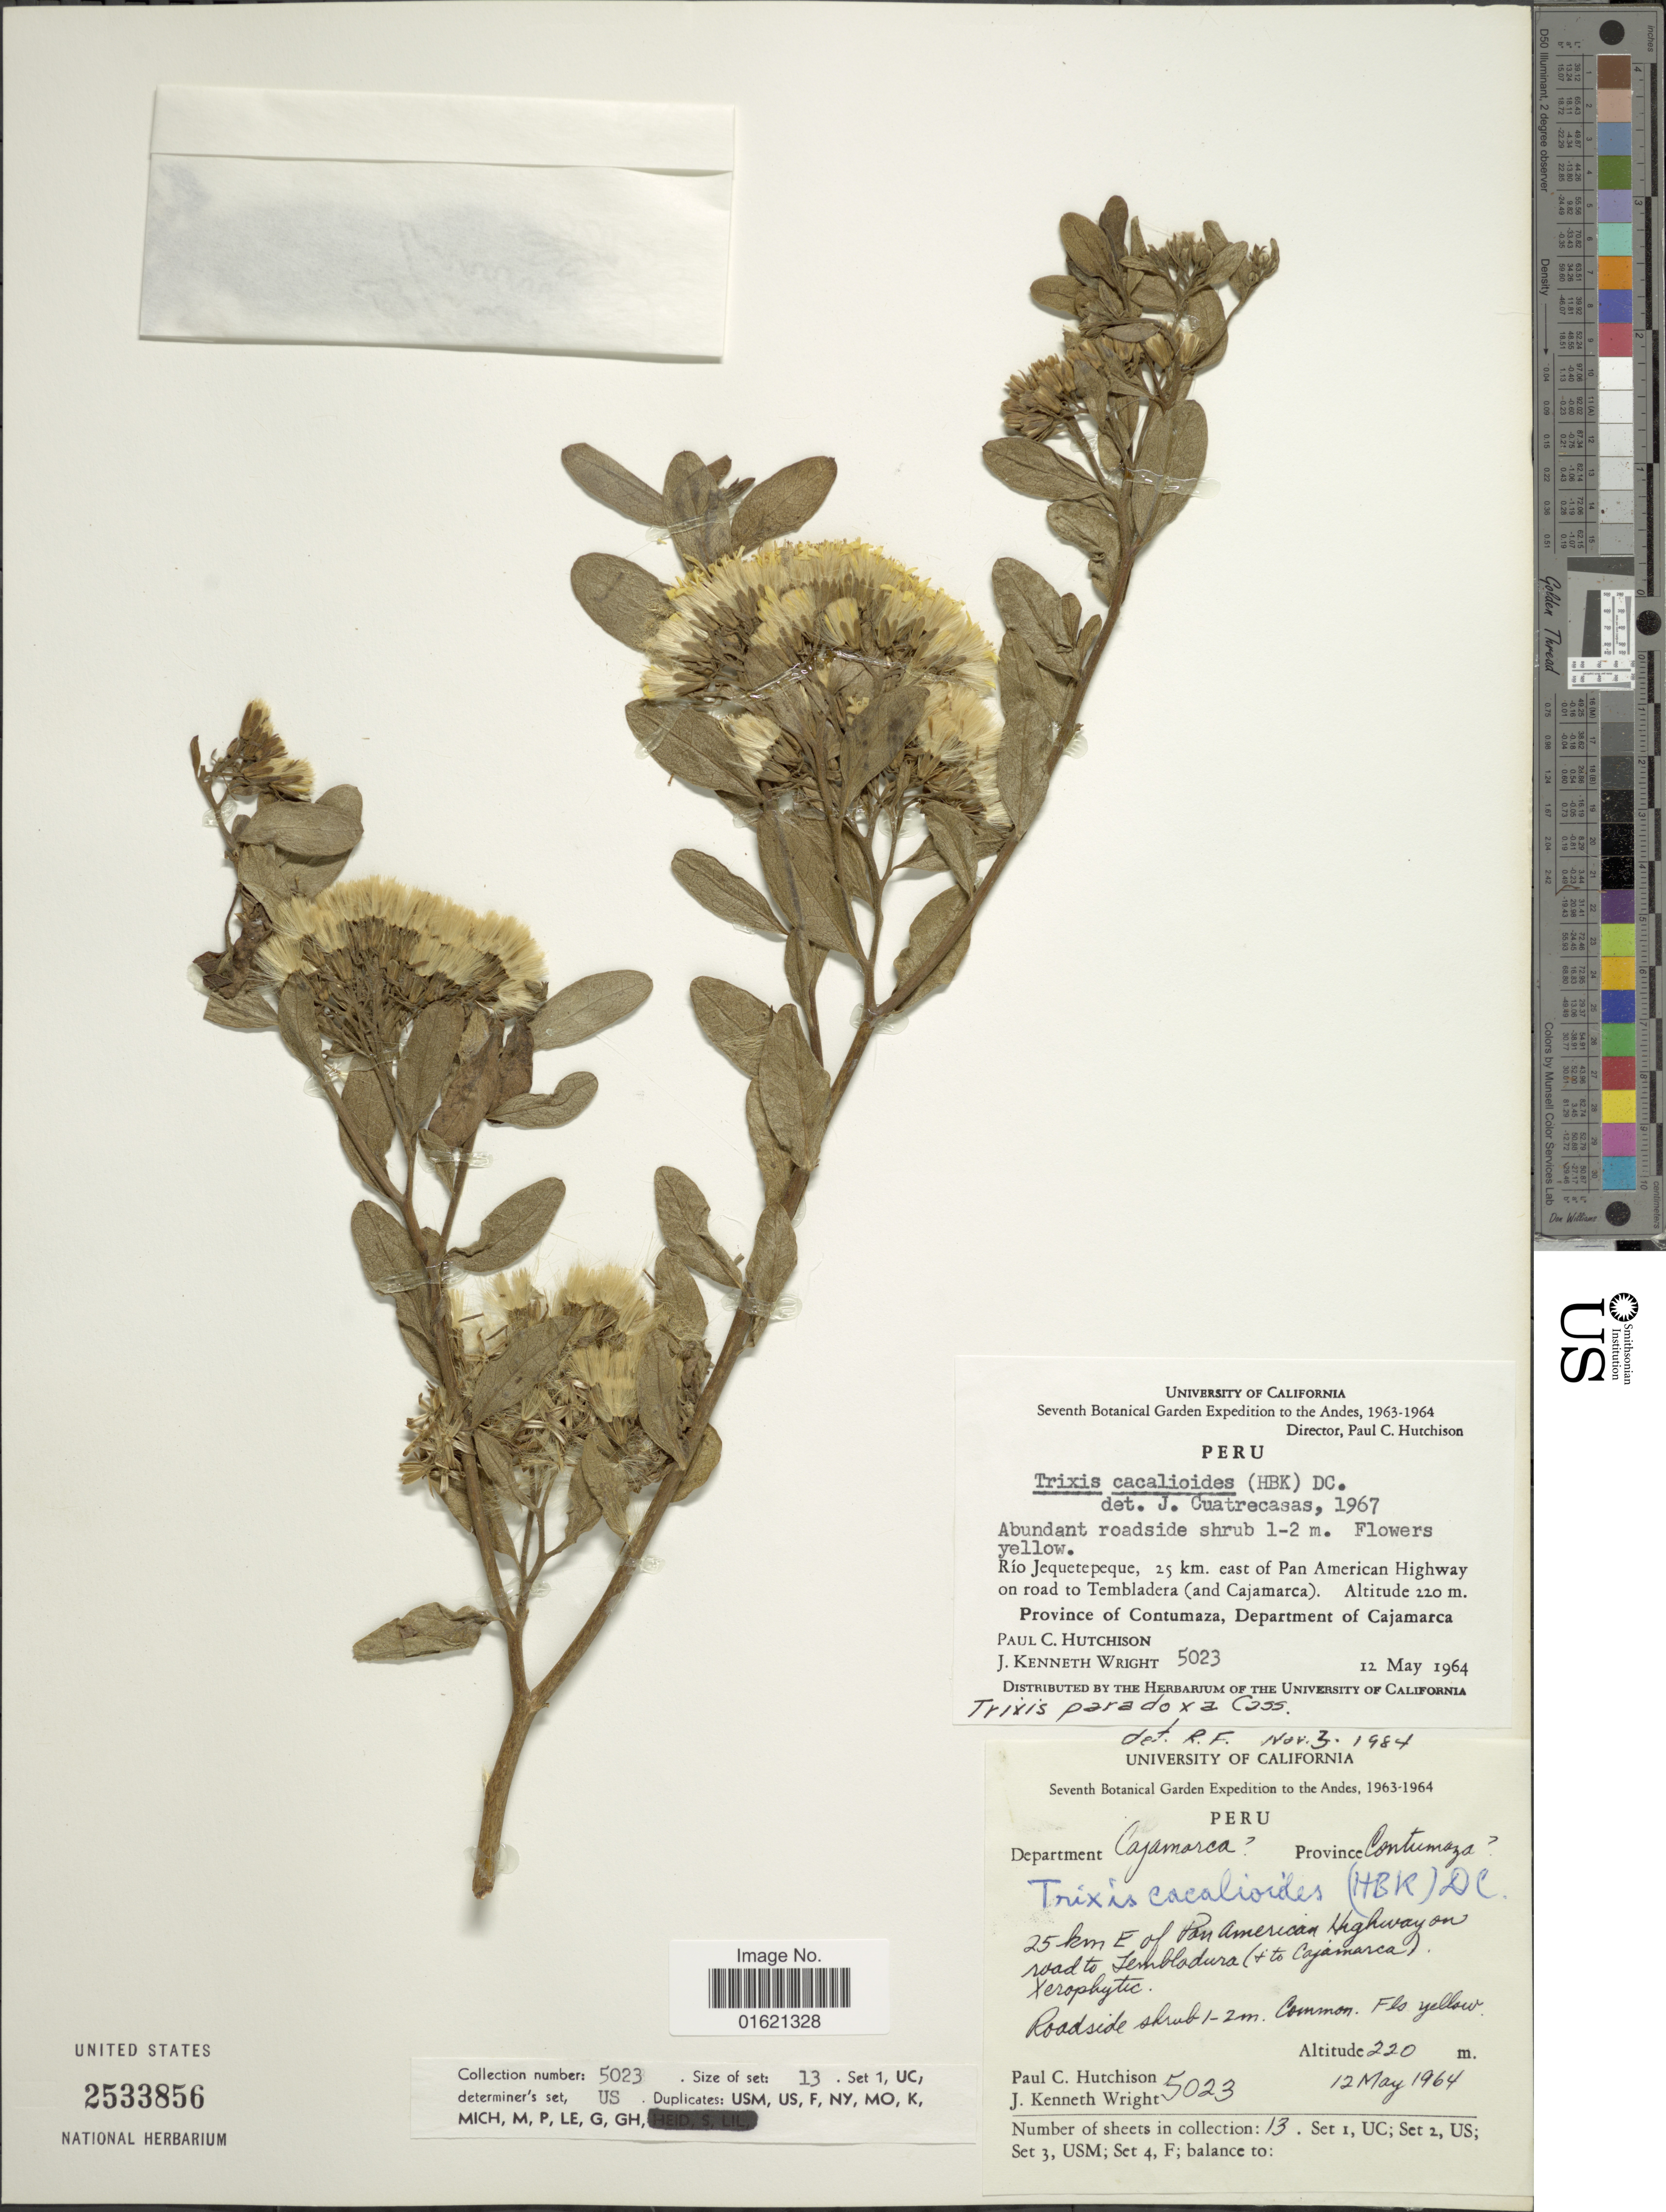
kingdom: Plantae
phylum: Tracheophyta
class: Magnoliopsida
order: Asterales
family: Asteraceae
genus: Trixis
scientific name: Trixis cacalioides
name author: (Kunth) D. Don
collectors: P. C. Hutchison & J. K. Wright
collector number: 5023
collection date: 1964-05-12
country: Peru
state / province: Cajamarca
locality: Department Cajamarca. Province Contumoza. 25 km E of Pan American Highway on road Jemblodura ( to Cajamarca)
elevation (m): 220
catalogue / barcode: US 2533856